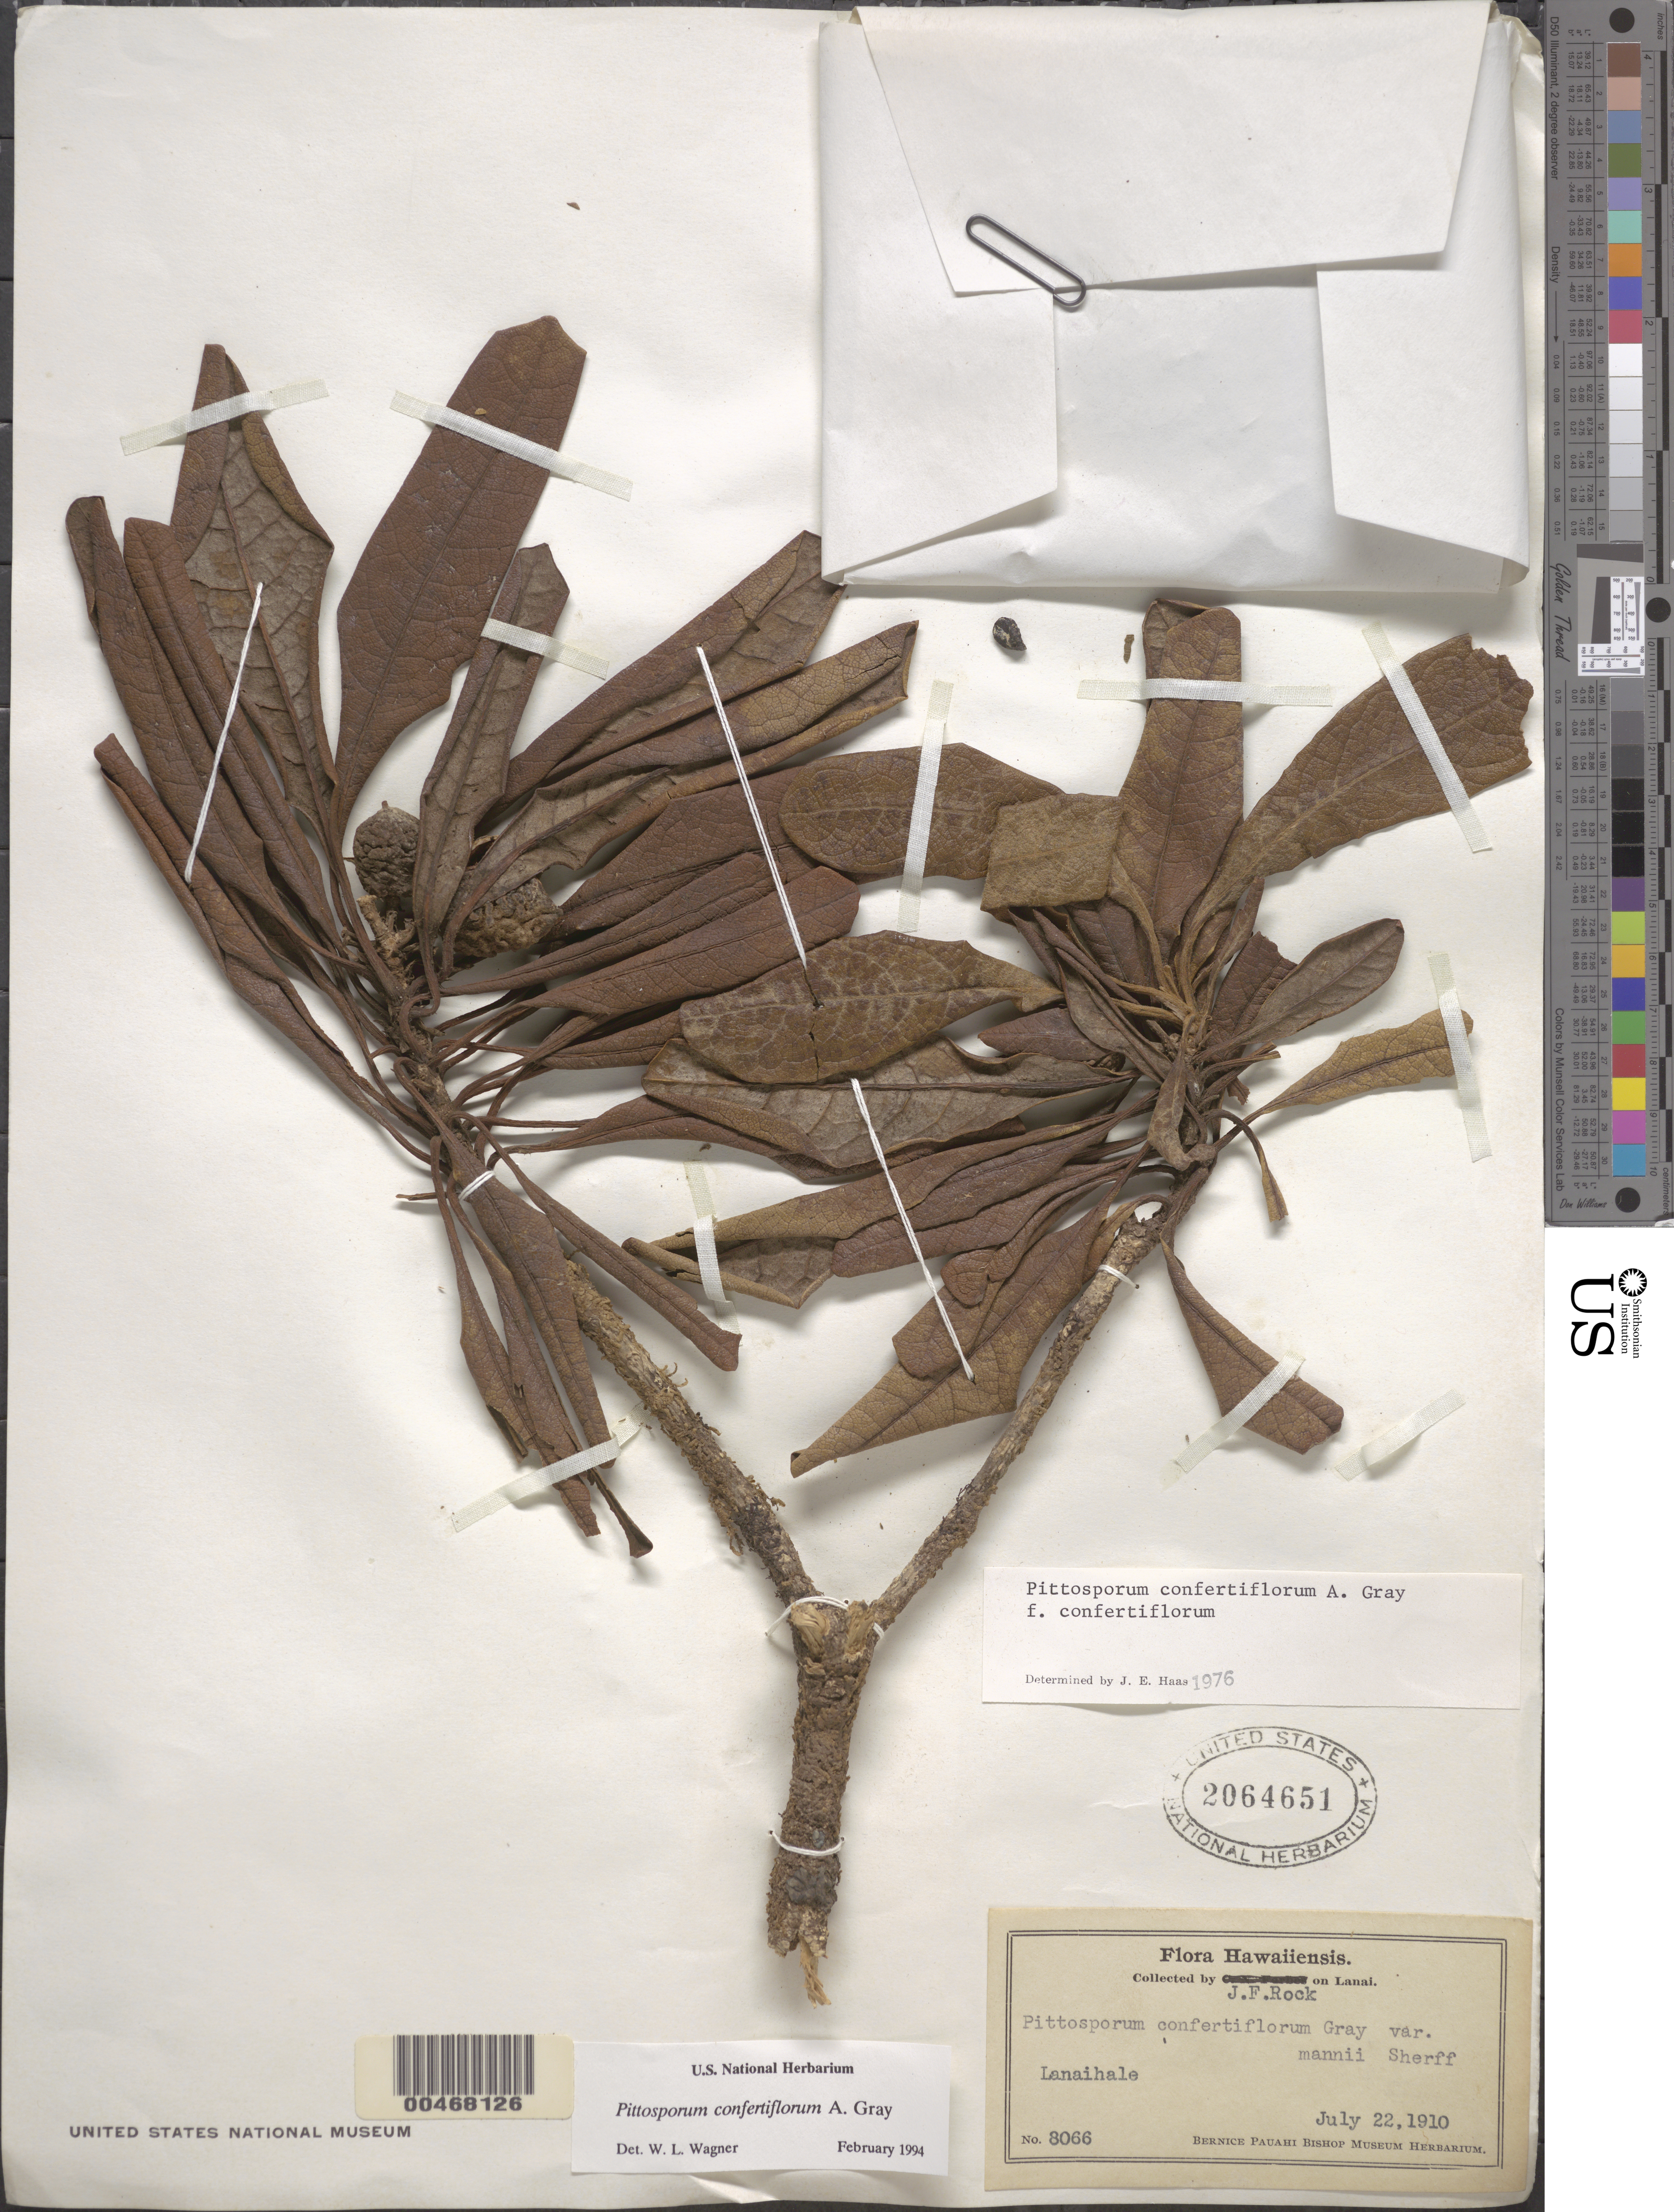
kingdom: Plantae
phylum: Tracheophyta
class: Magnoliopsida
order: Apiales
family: Pittosporaceae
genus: Pittosporum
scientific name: Pittosporum confertiflorum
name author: A. Gray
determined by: Wagner, W. L., (BOT), Smithsonian Institution - National Museum of Natural History (UNITED STATES)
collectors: J. F. Rock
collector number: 8066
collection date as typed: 22 Jul 1910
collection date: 1910-07-22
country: United States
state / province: Hawaii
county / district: Maui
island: Lana'i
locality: Lanaihale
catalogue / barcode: US 2064651